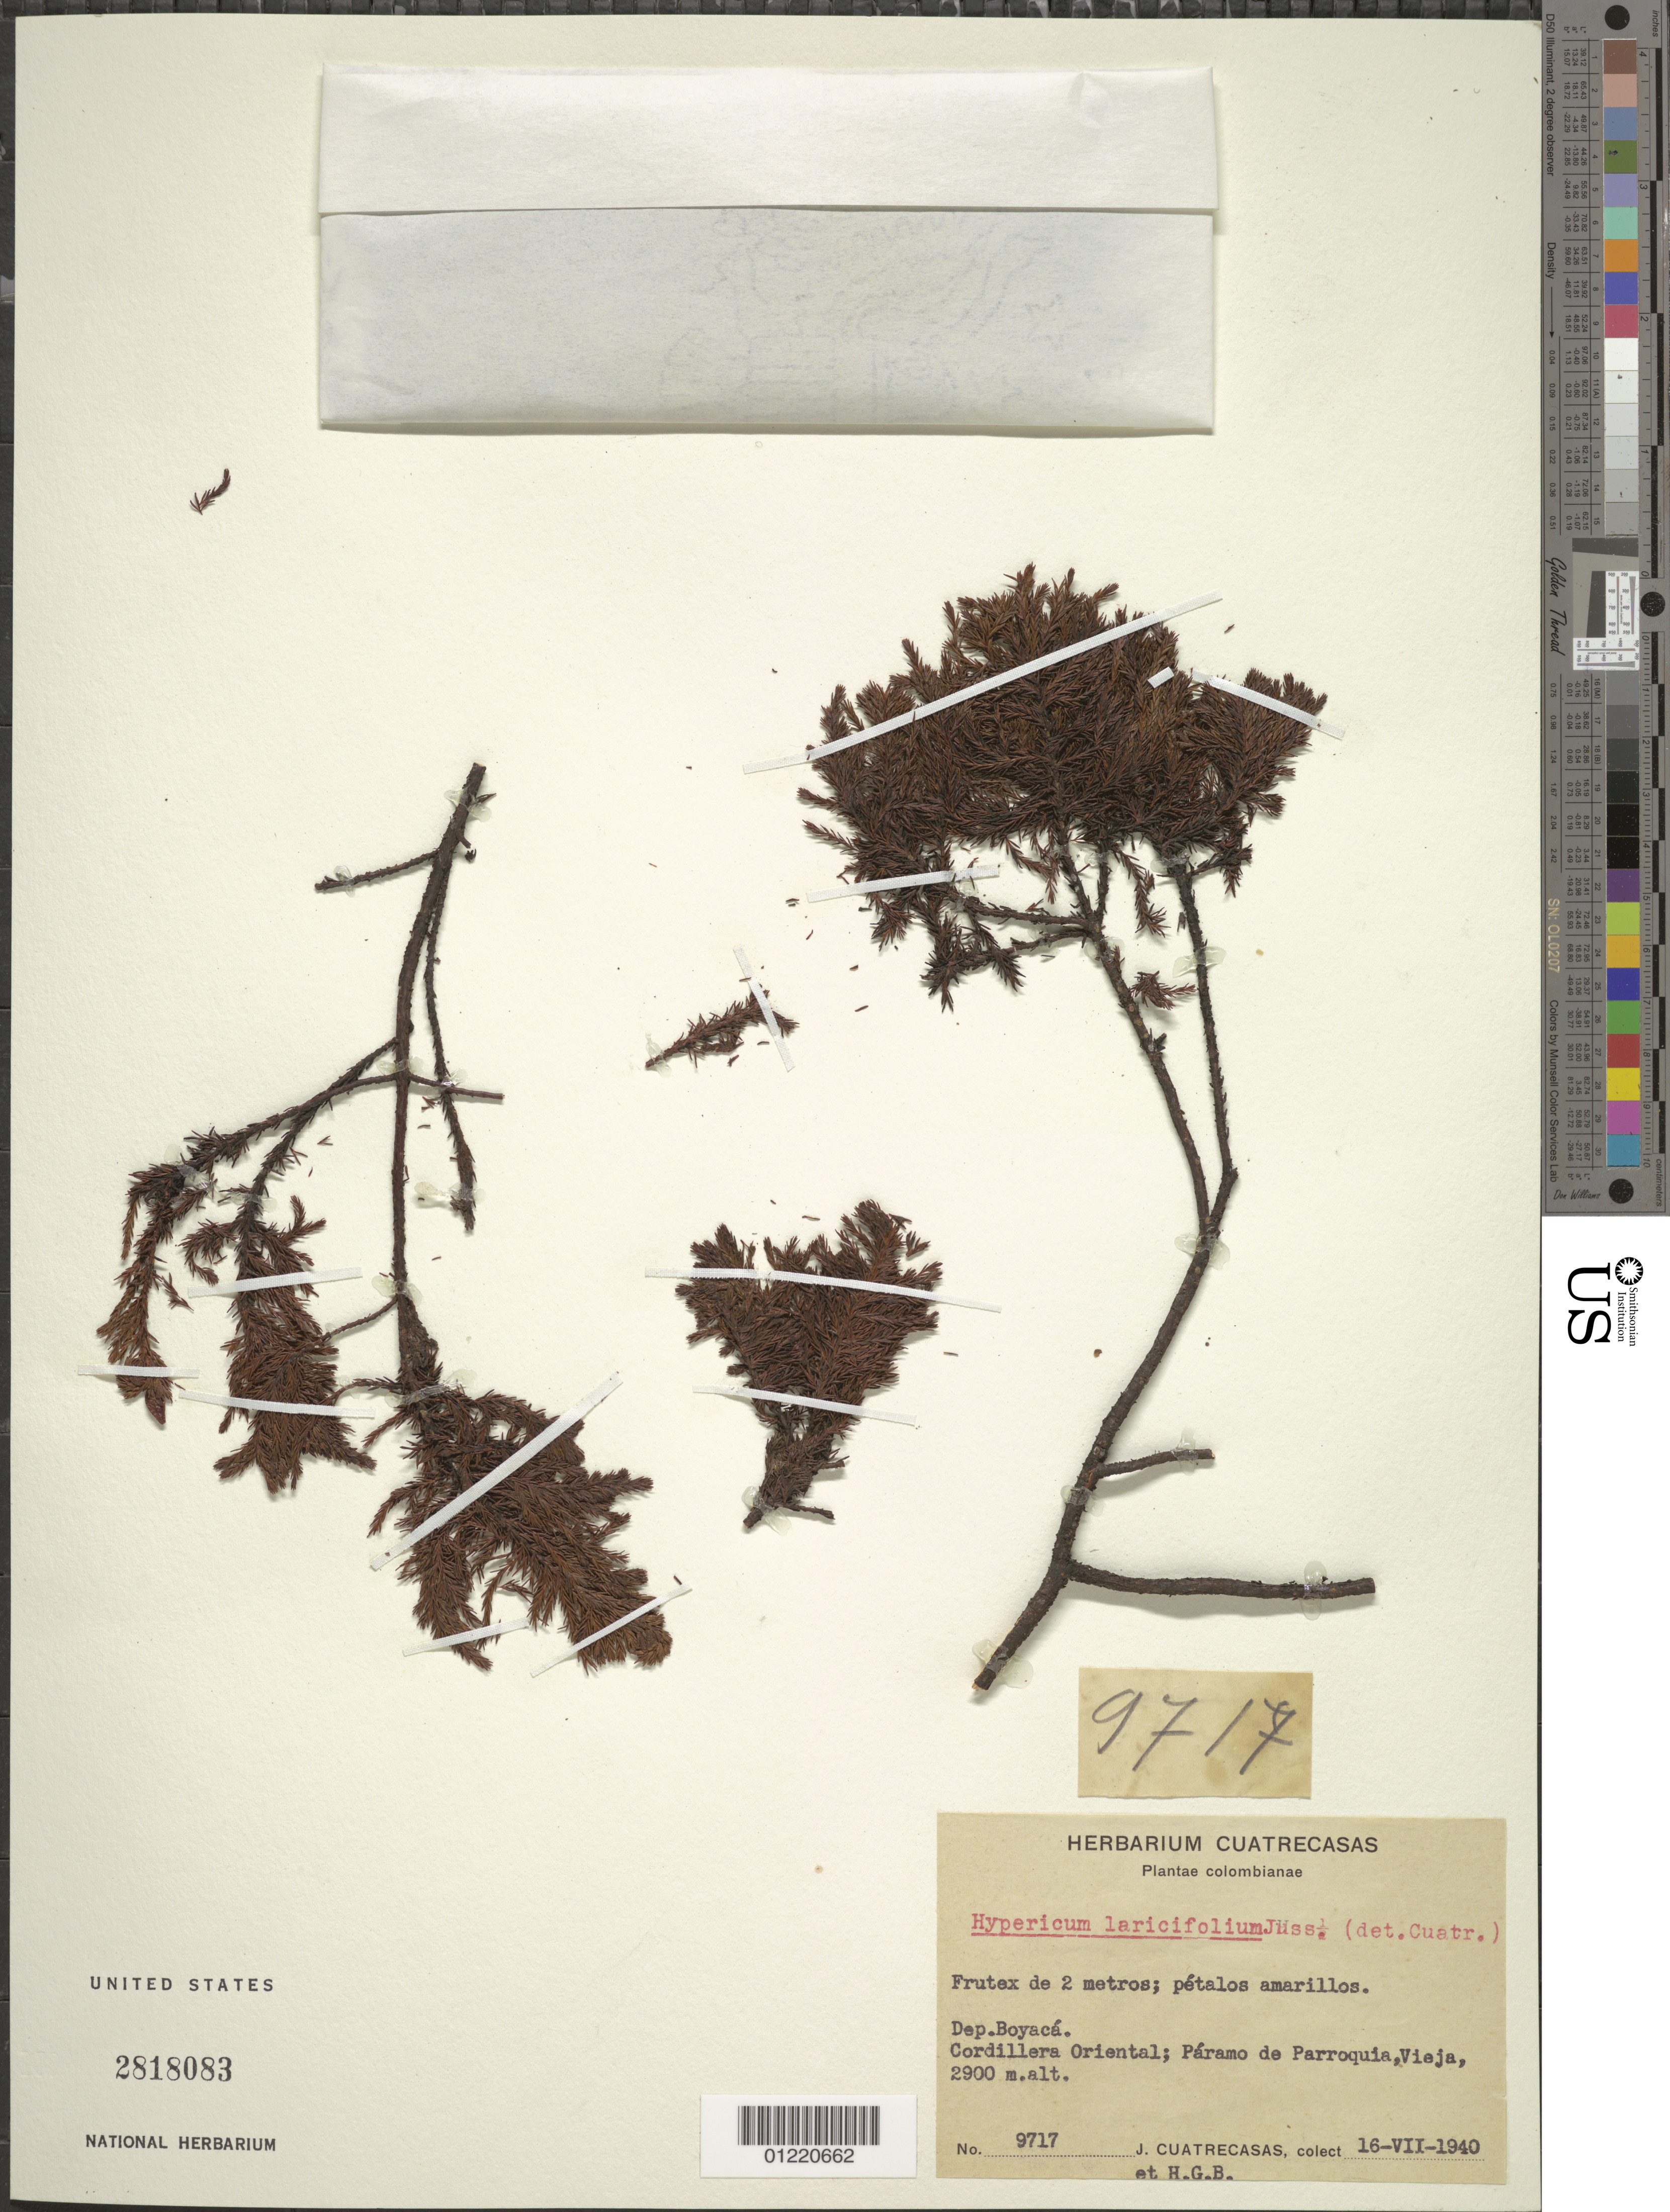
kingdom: Plantae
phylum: Tracheophyta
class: Magnoliopsida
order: Malpighiales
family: Hypericaceae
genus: Hypericum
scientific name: Hypericum laricifolium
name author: Juss.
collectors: J. Cuatrecasas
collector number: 9717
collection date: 1940-07-16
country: Colombia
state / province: Boyacá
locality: Cordillera Oriental; Paramo de Parroquia, Vieja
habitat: Paramo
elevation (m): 2900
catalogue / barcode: US 2818083